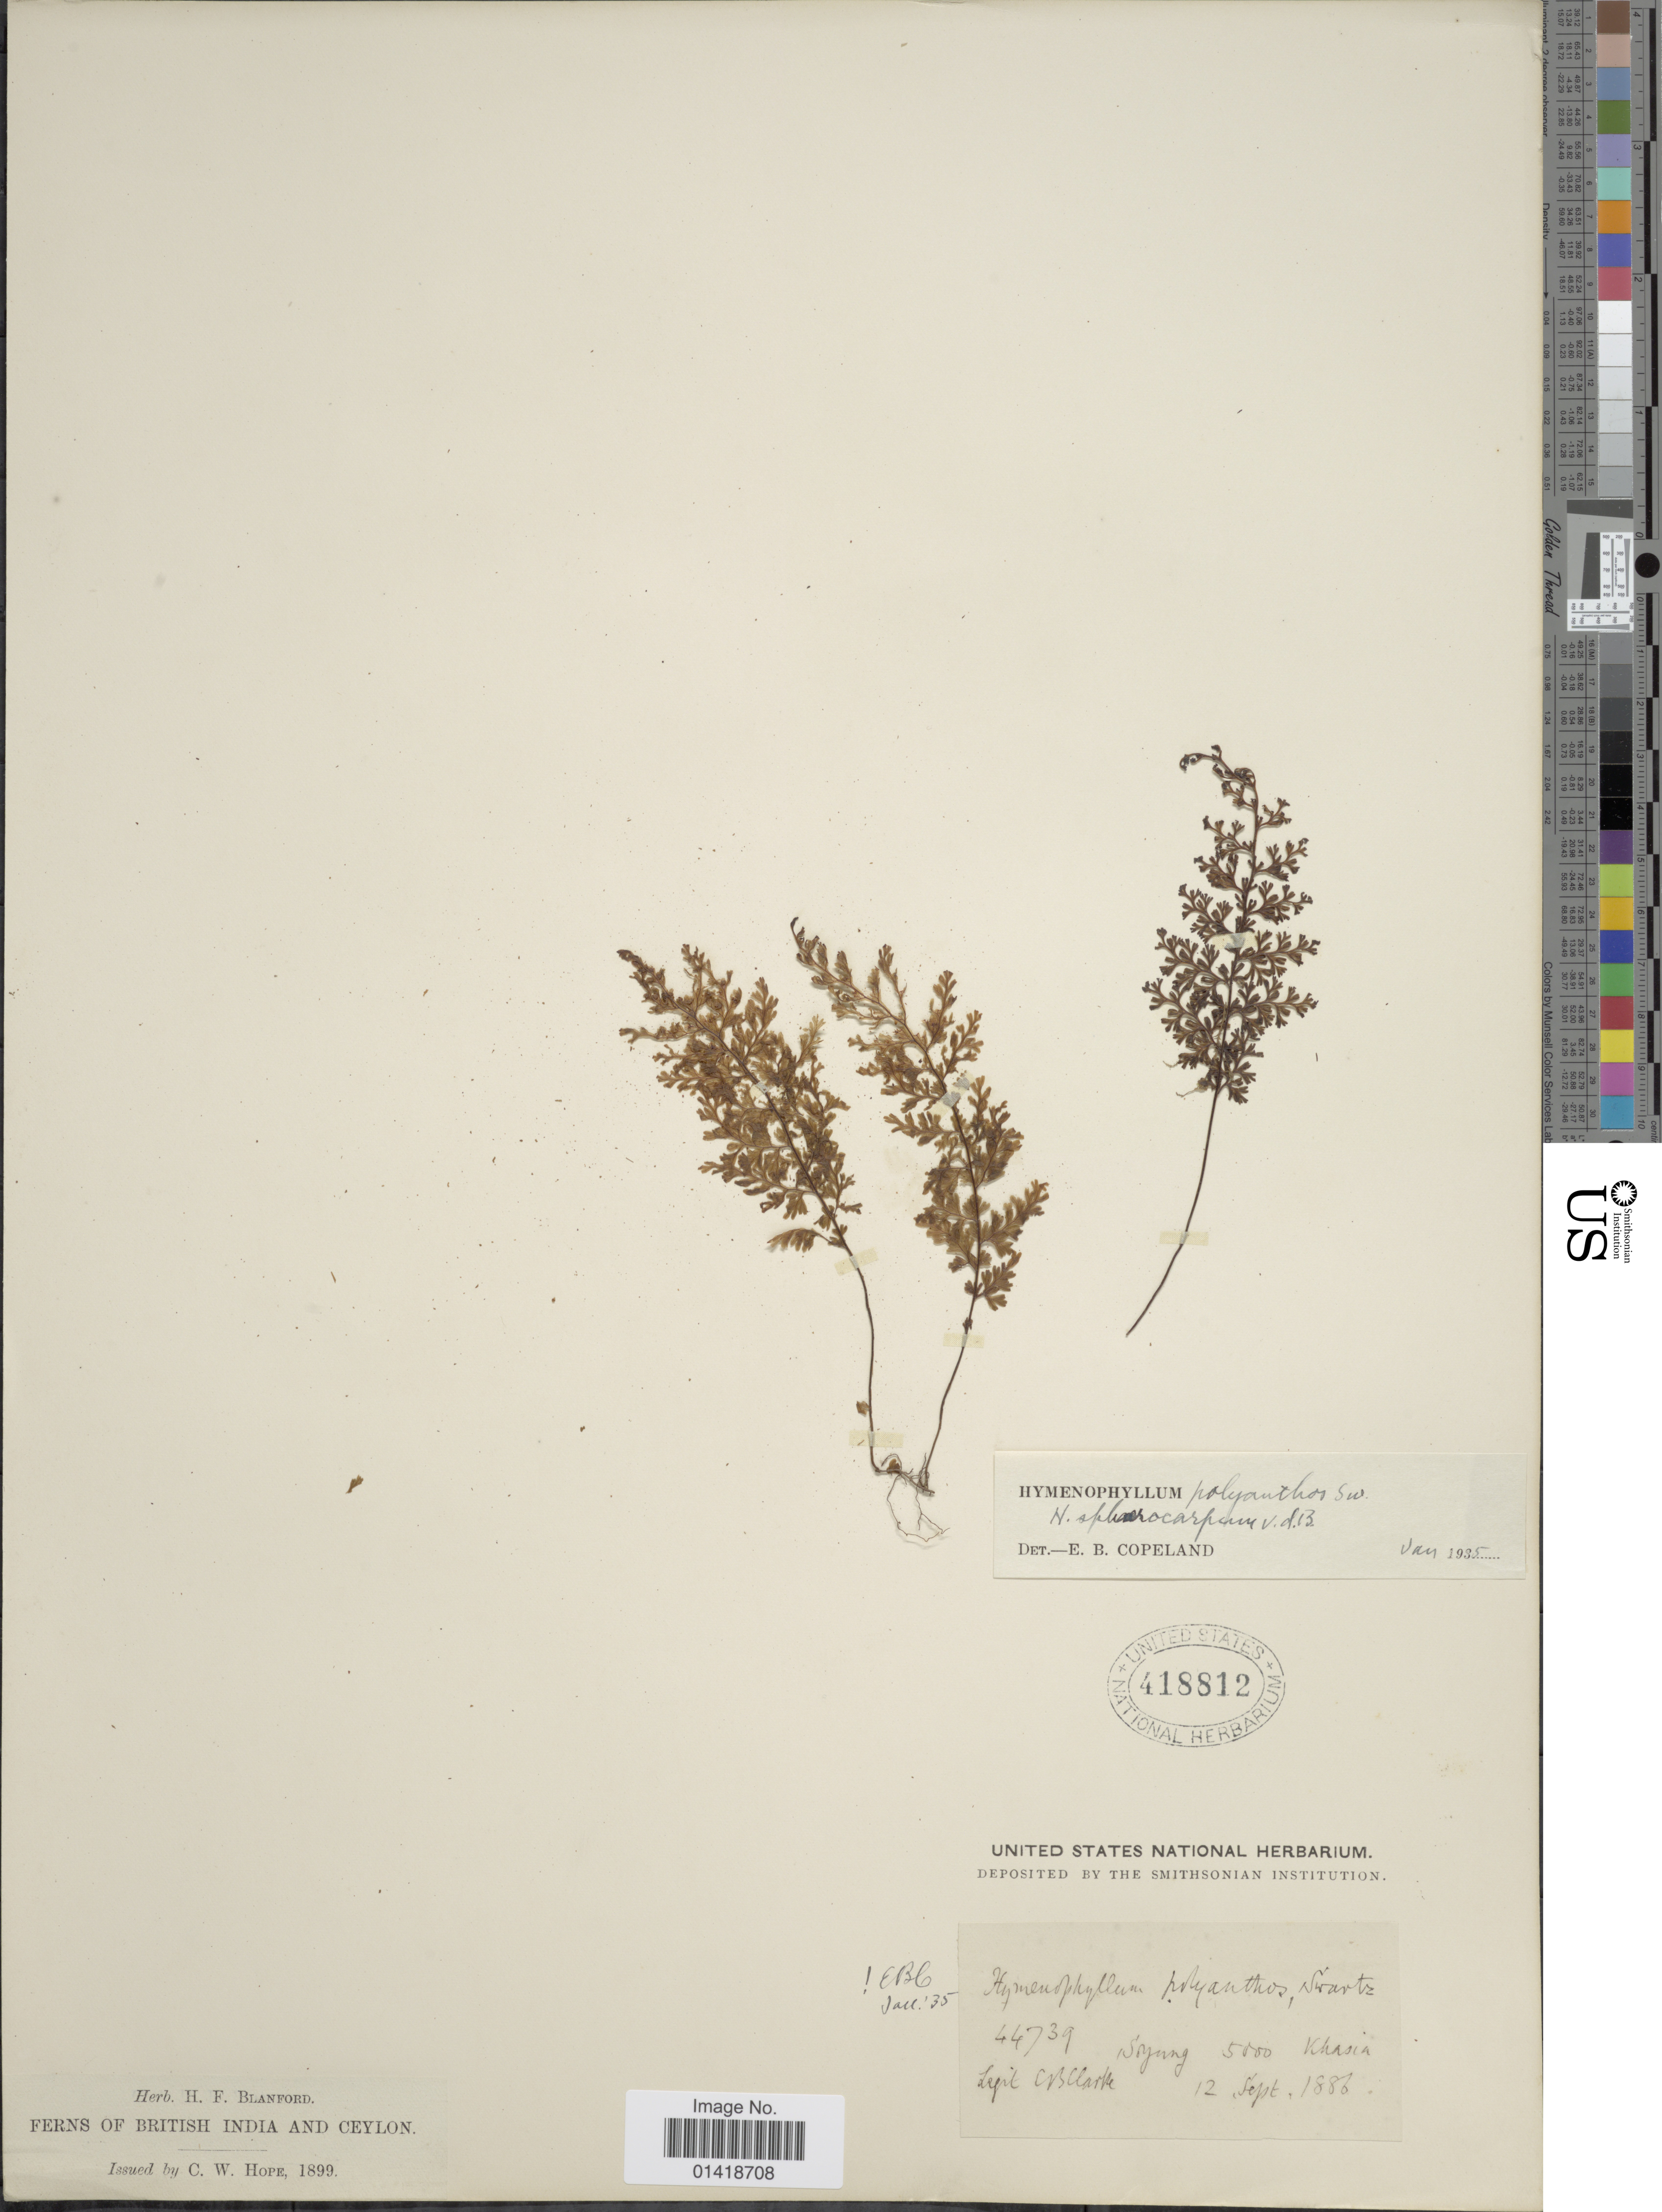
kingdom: Plantae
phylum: Tracheophyta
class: Polypodiopsida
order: Hymenophyllales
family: Hymenophyllaceae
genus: Hymenophyllum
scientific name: Hymenophyllum polyanthos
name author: (Sw.) Sw.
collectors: C. B. Clarke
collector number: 44739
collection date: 1886-09-12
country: India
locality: British India & Ceylon, Soyung, Khasia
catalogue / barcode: US 418812